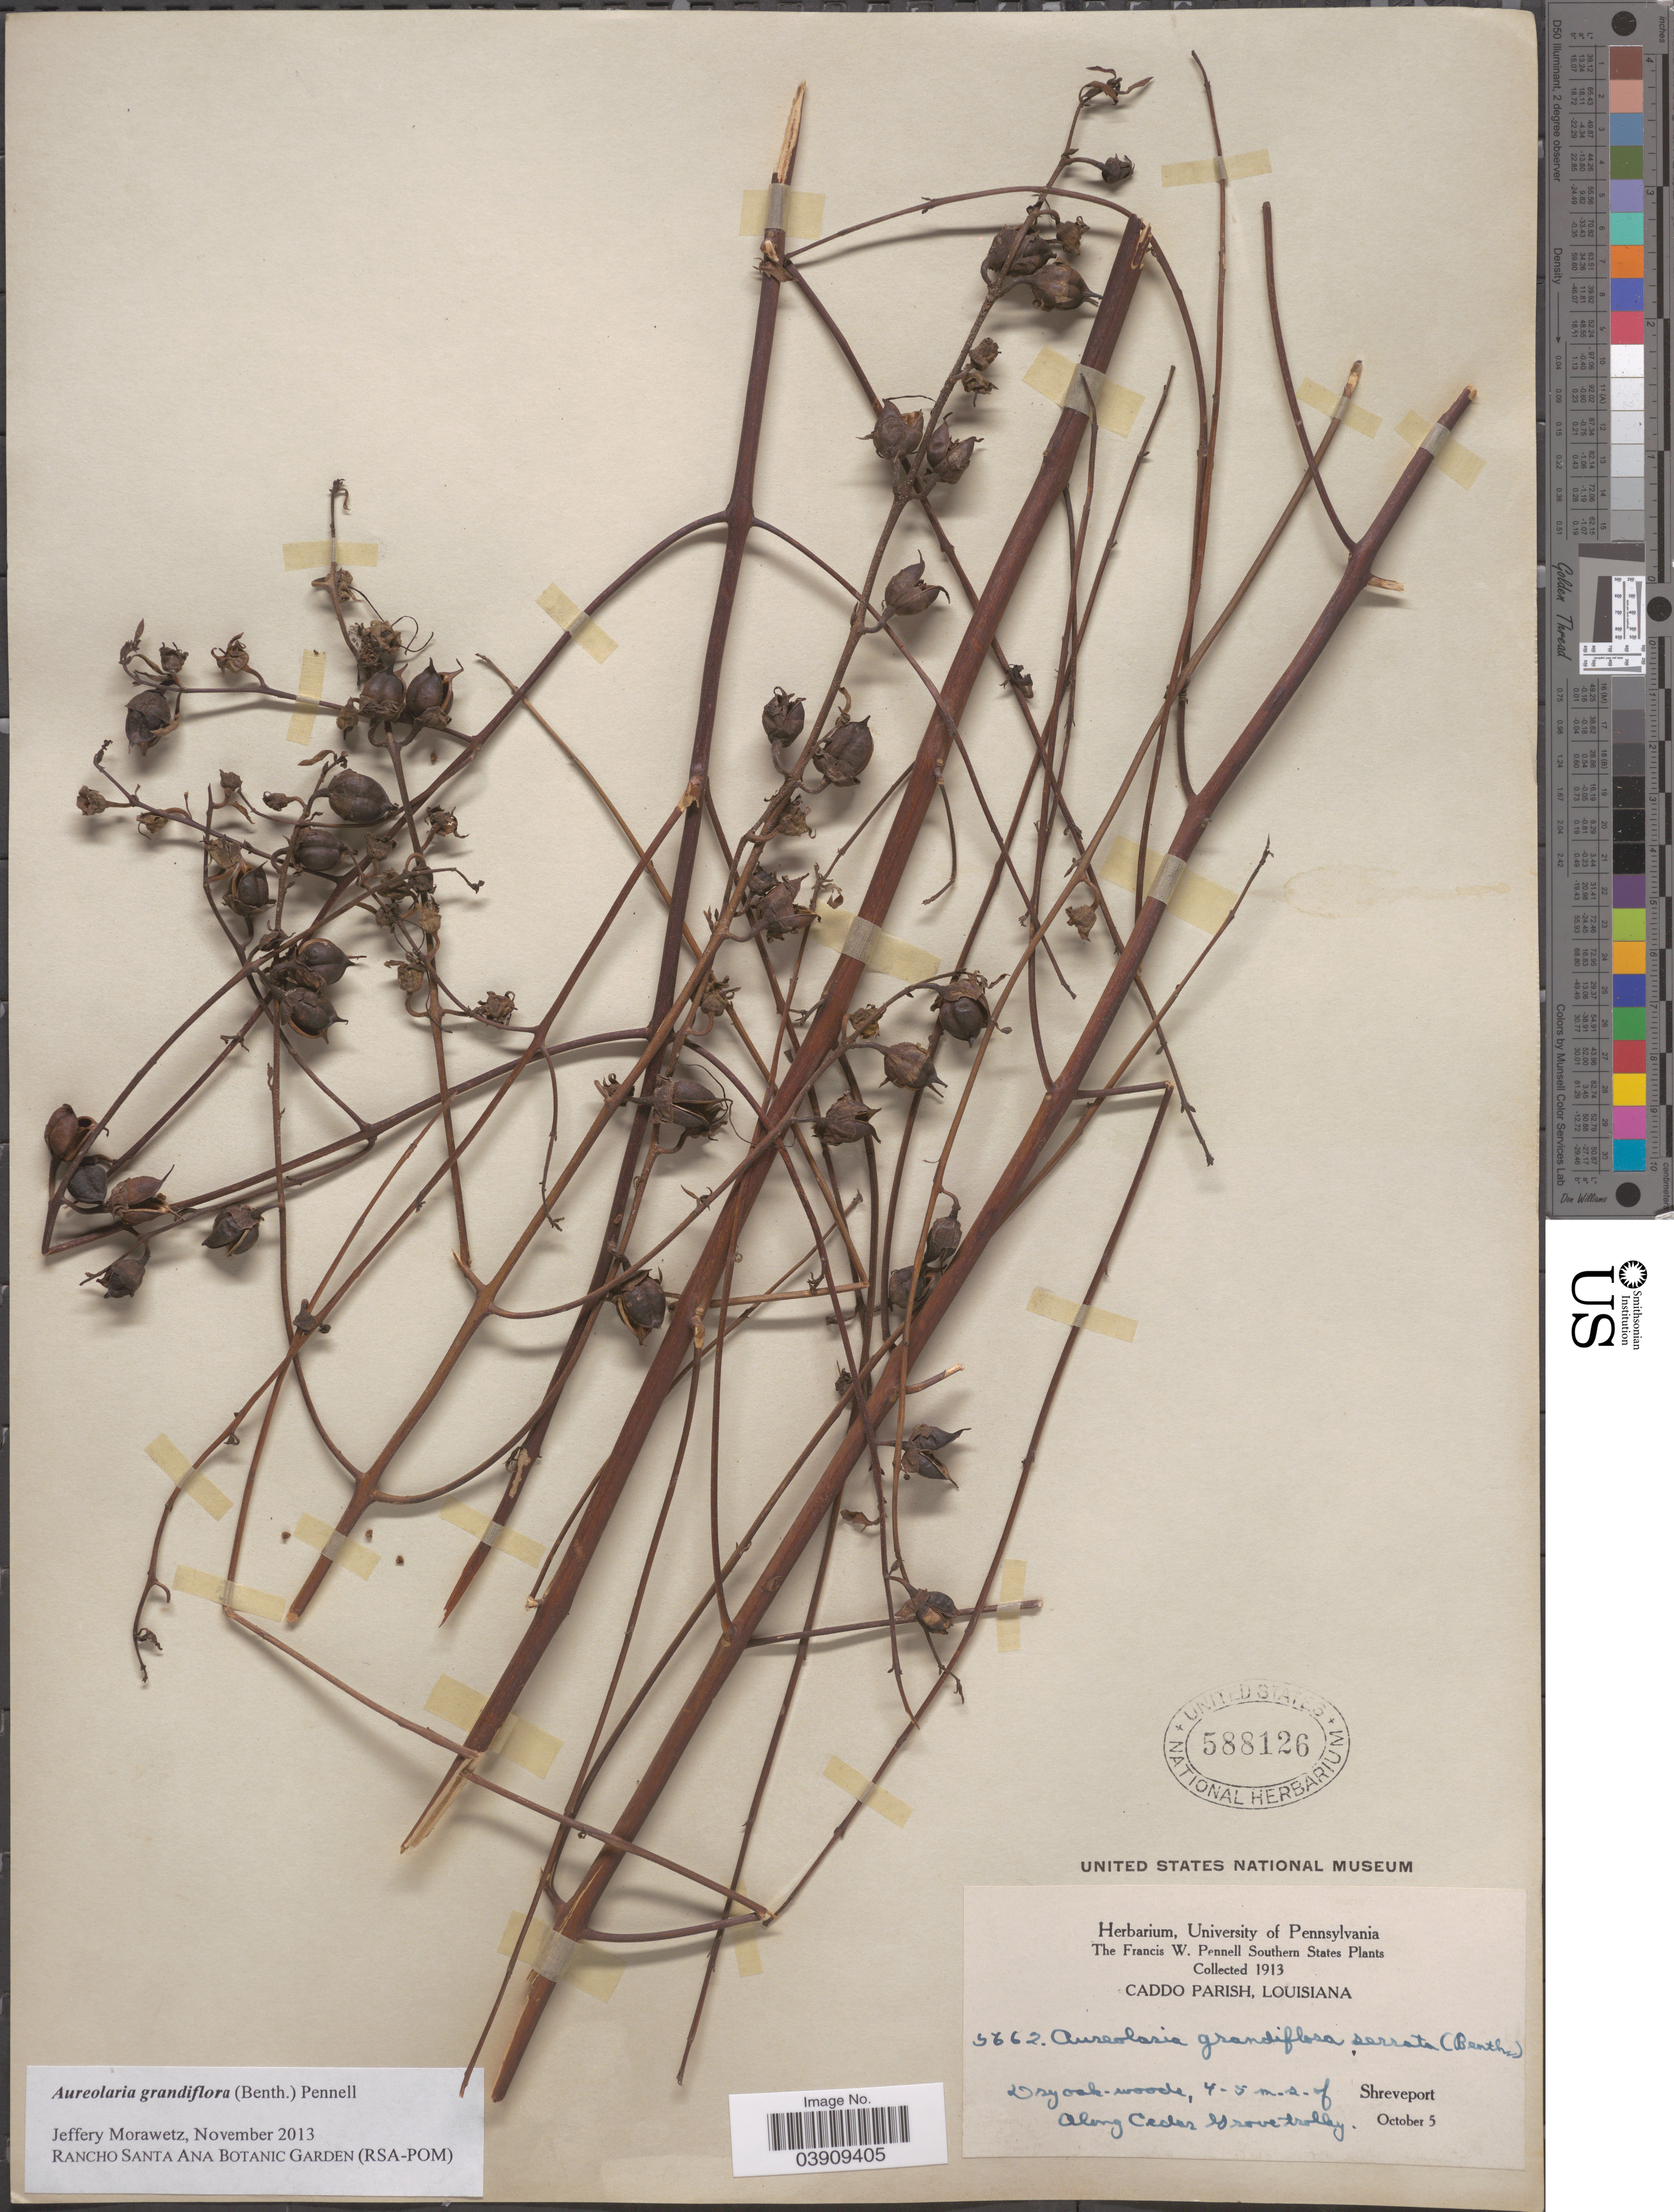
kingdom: Plantae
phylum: Tracheophyta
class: Magnoliopsida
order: Lamiales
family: Orobanchaceae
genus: Aureolaria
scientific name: Aureolaria grandiflora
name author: (Benth.) Pennell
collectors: F. W. Pennell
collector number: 5662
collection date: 1913-10-05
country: United States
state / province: Louisiana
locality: Southern States. Caddo Parish. 4-5 m.s. of Shreveport. Along Cedar Grove trolley.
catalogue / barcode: US 588126